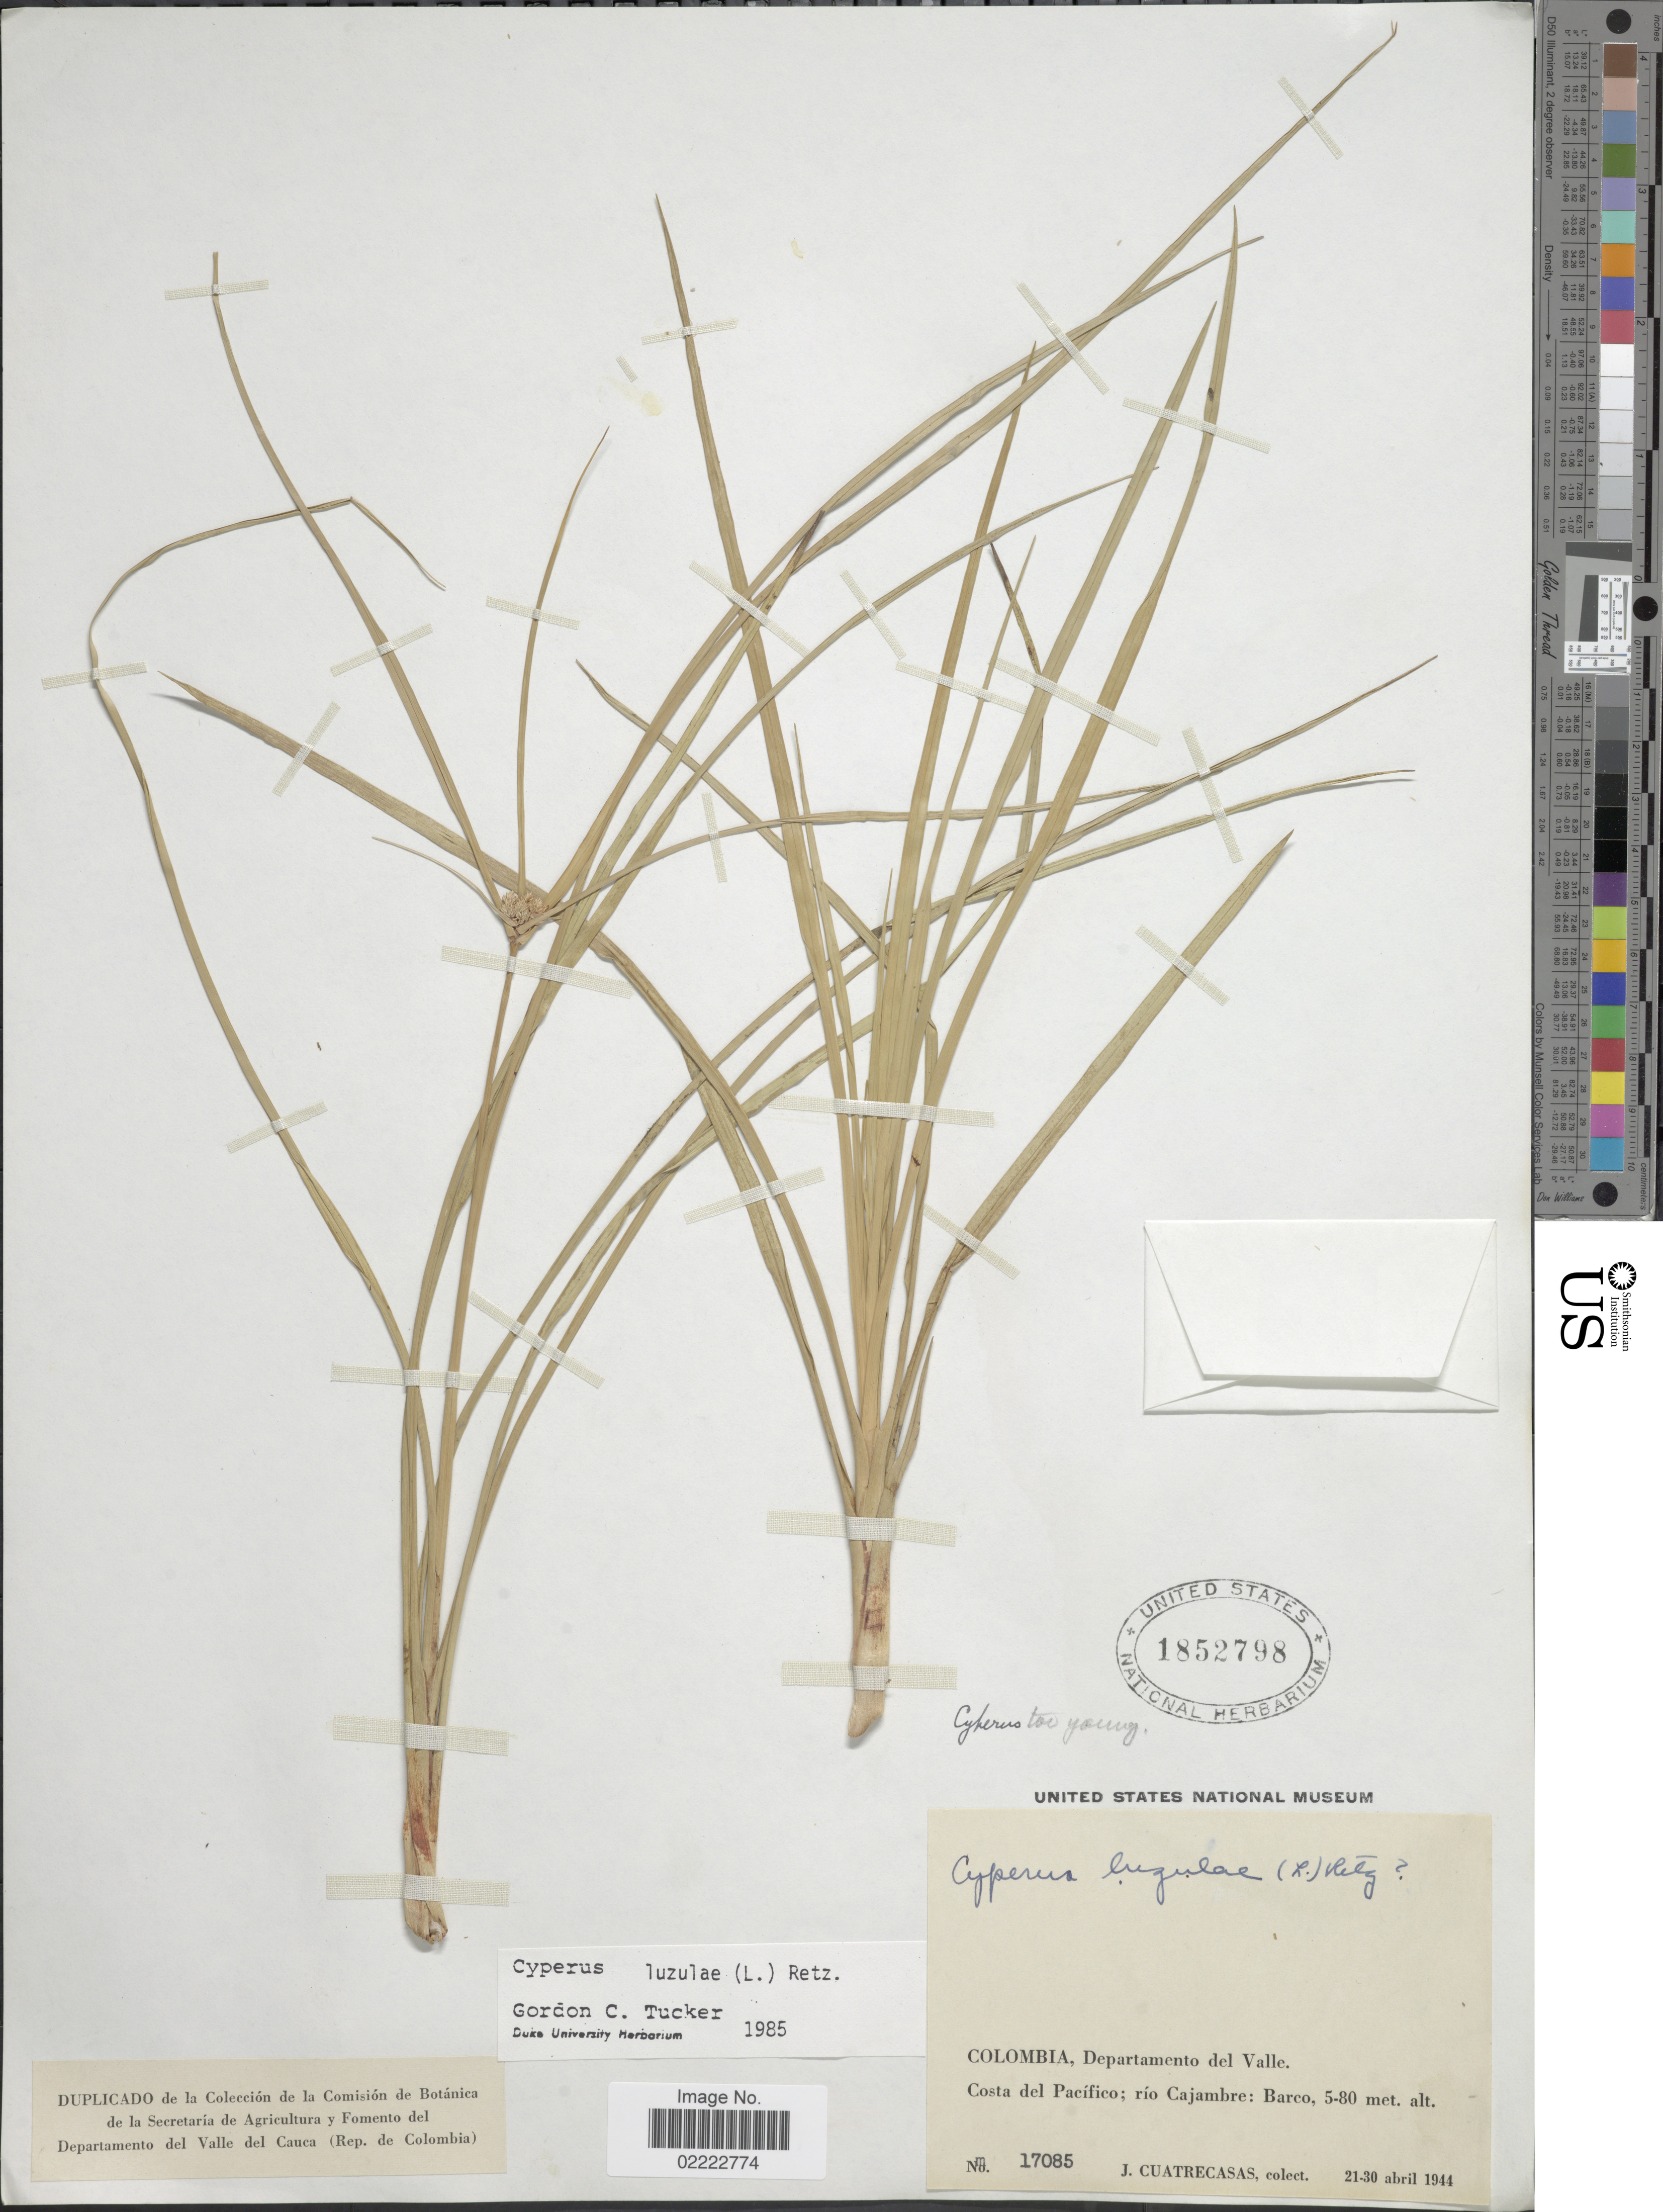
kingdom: Plantae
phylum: Tracheophyta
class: Liliopsida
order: Poales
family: Cyperaceae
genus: Cyperus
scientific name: Cyperus luzulae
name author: (L.) Rottb. ex Retz.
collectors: J. Cuatrecasas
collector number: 17085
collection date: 1944-04-21/1944-04-30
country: Colombia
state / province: Valle del Cauca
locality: Departamento del Valle. Costa del Pacífico; río Cajambre: Barco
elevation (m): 5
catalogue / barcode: US 1852798